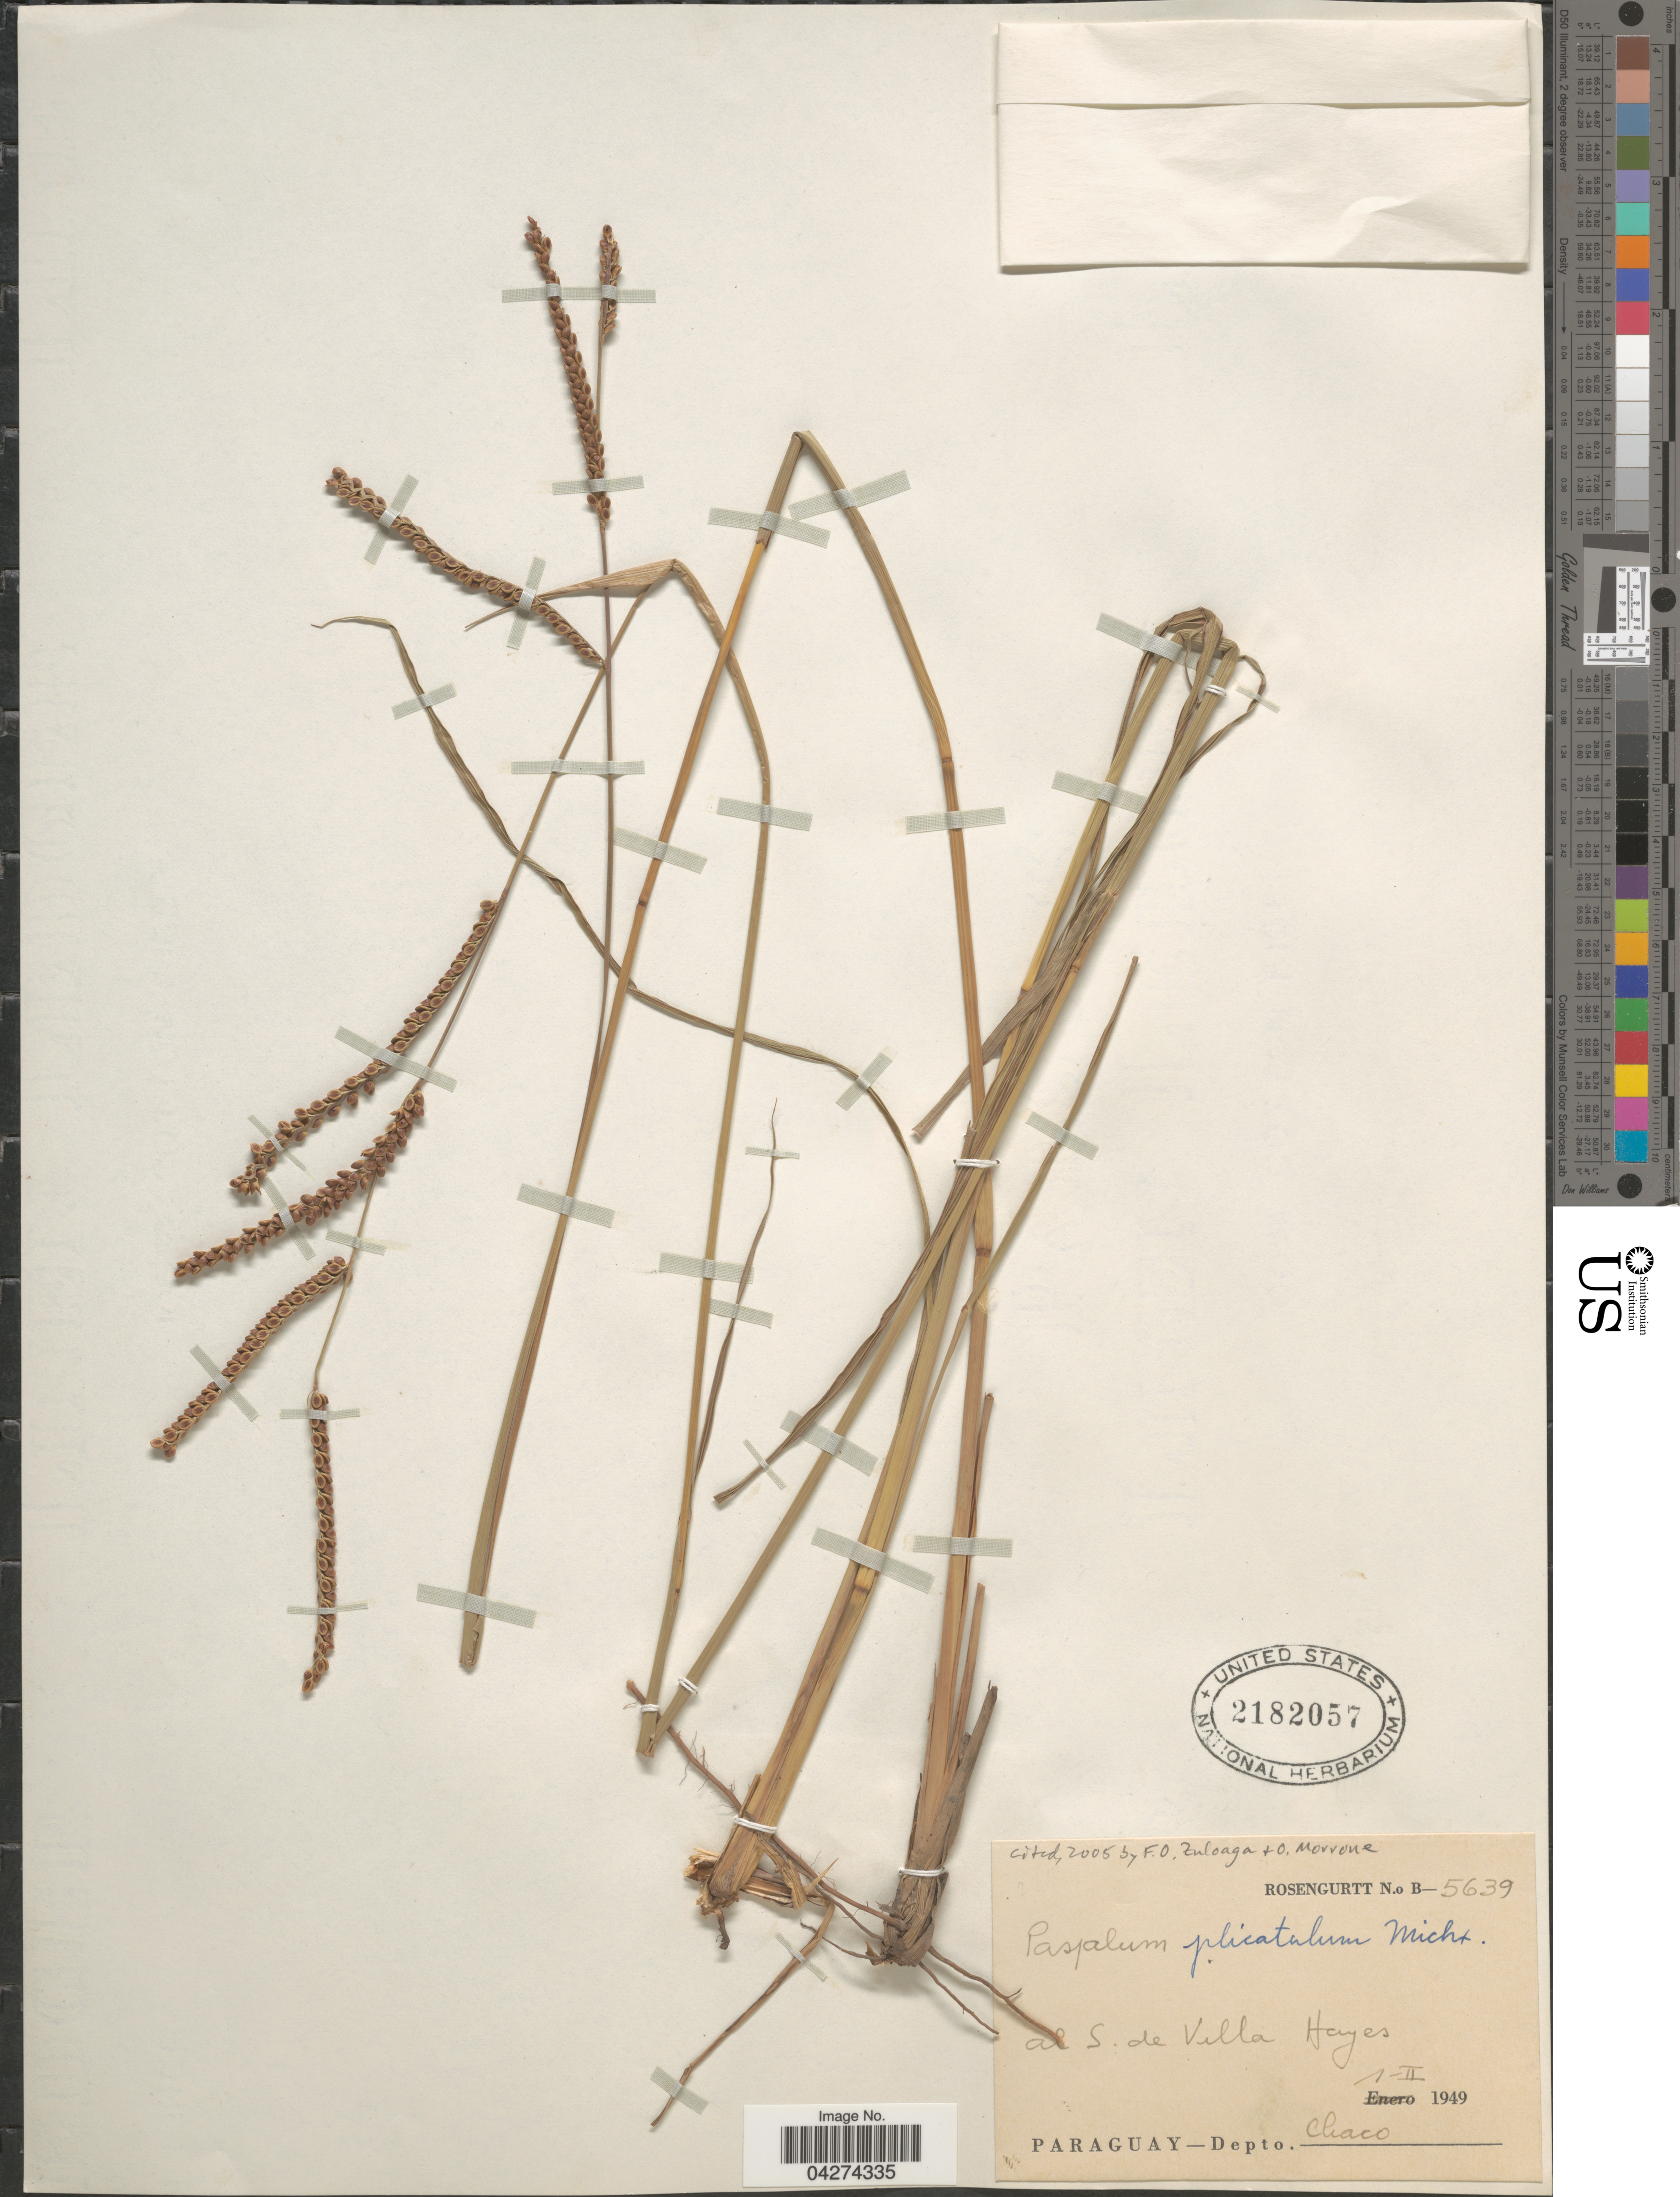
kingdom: Plantae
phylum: Tracheophyta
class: Liliopsida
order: Poales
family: Poaceae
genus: Paspalum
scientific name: Paspalum plicatulum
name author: Michx.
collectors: Rosengurtt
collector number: B-5639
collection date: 1949-02-01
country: Argentina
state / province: Chaco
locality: Al S. de Villa Hayes. Depto. Chaco.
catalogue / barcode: US 2182057